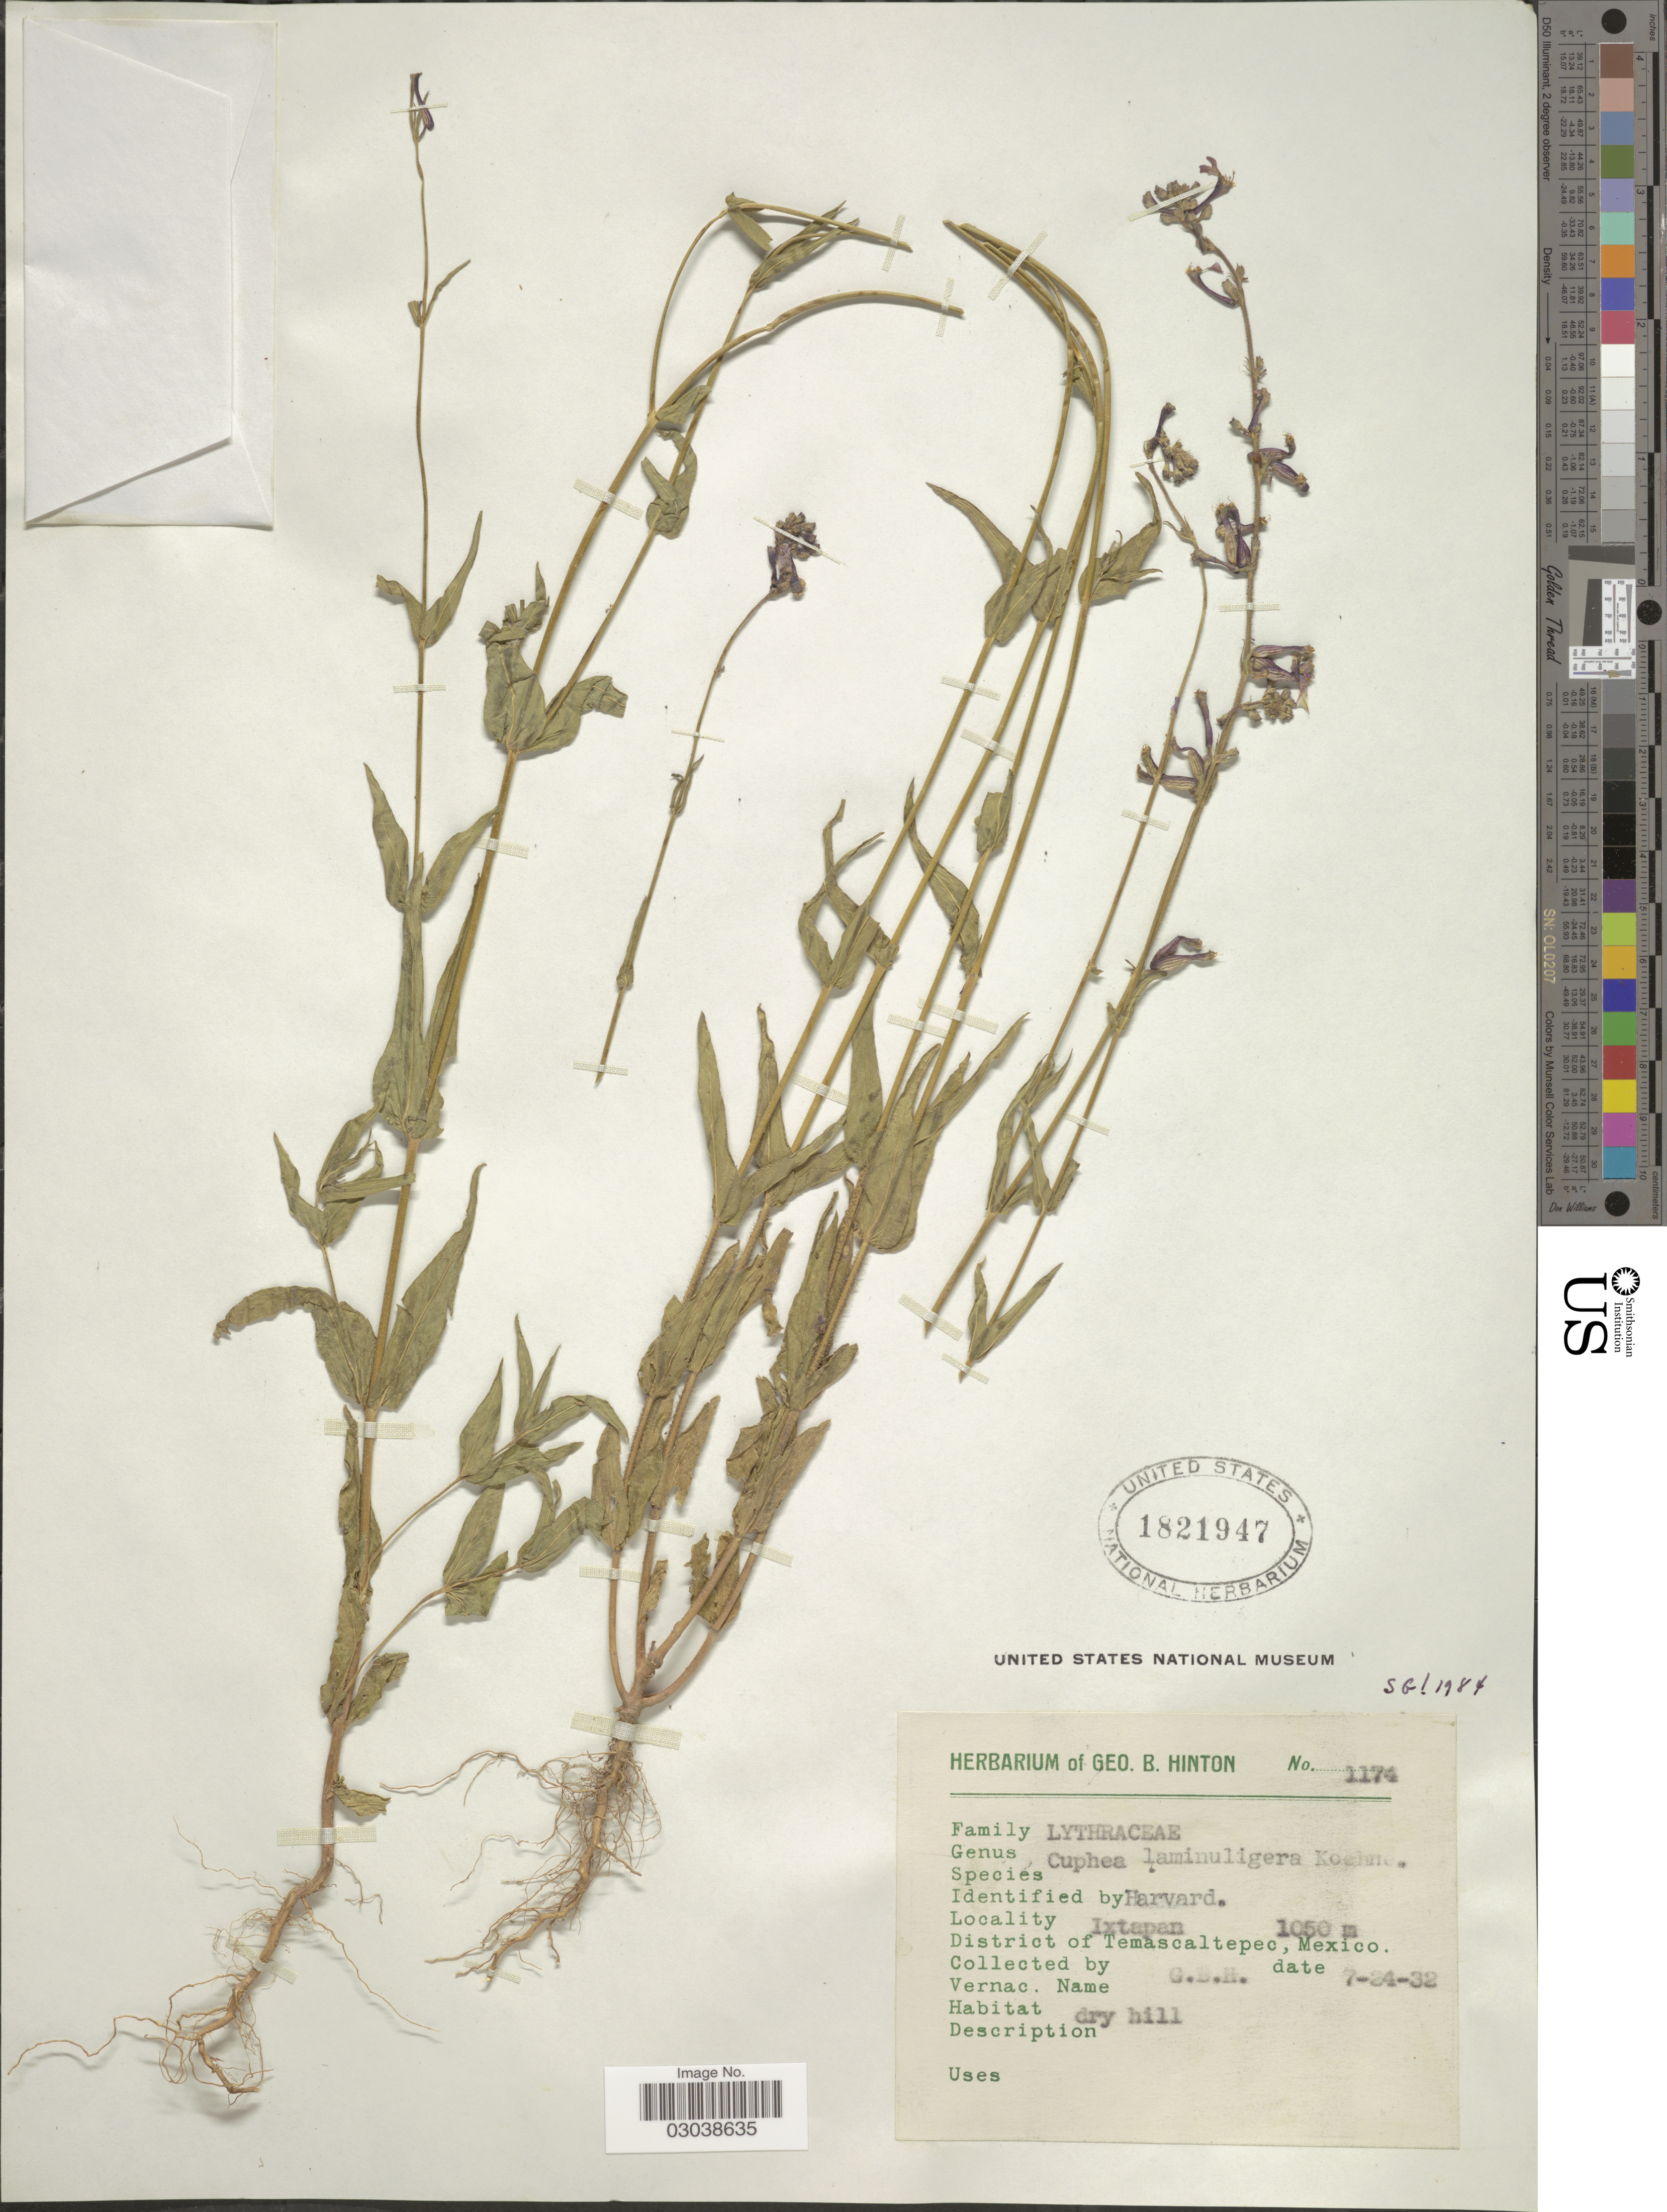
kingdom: Plantae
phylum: Tracheophyta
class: Magnoliopsida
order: Myrtales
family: Lythraceae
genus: Cuphea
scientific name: Cuphea laminuligera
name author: Koehne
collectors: G. B. Hinton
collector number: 1174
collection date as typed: Transcribed d/m/y: 27/7/32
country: Mexico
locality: Ixtapan, District of Temascaltepec.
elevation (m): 1050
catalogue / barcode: US 1821947